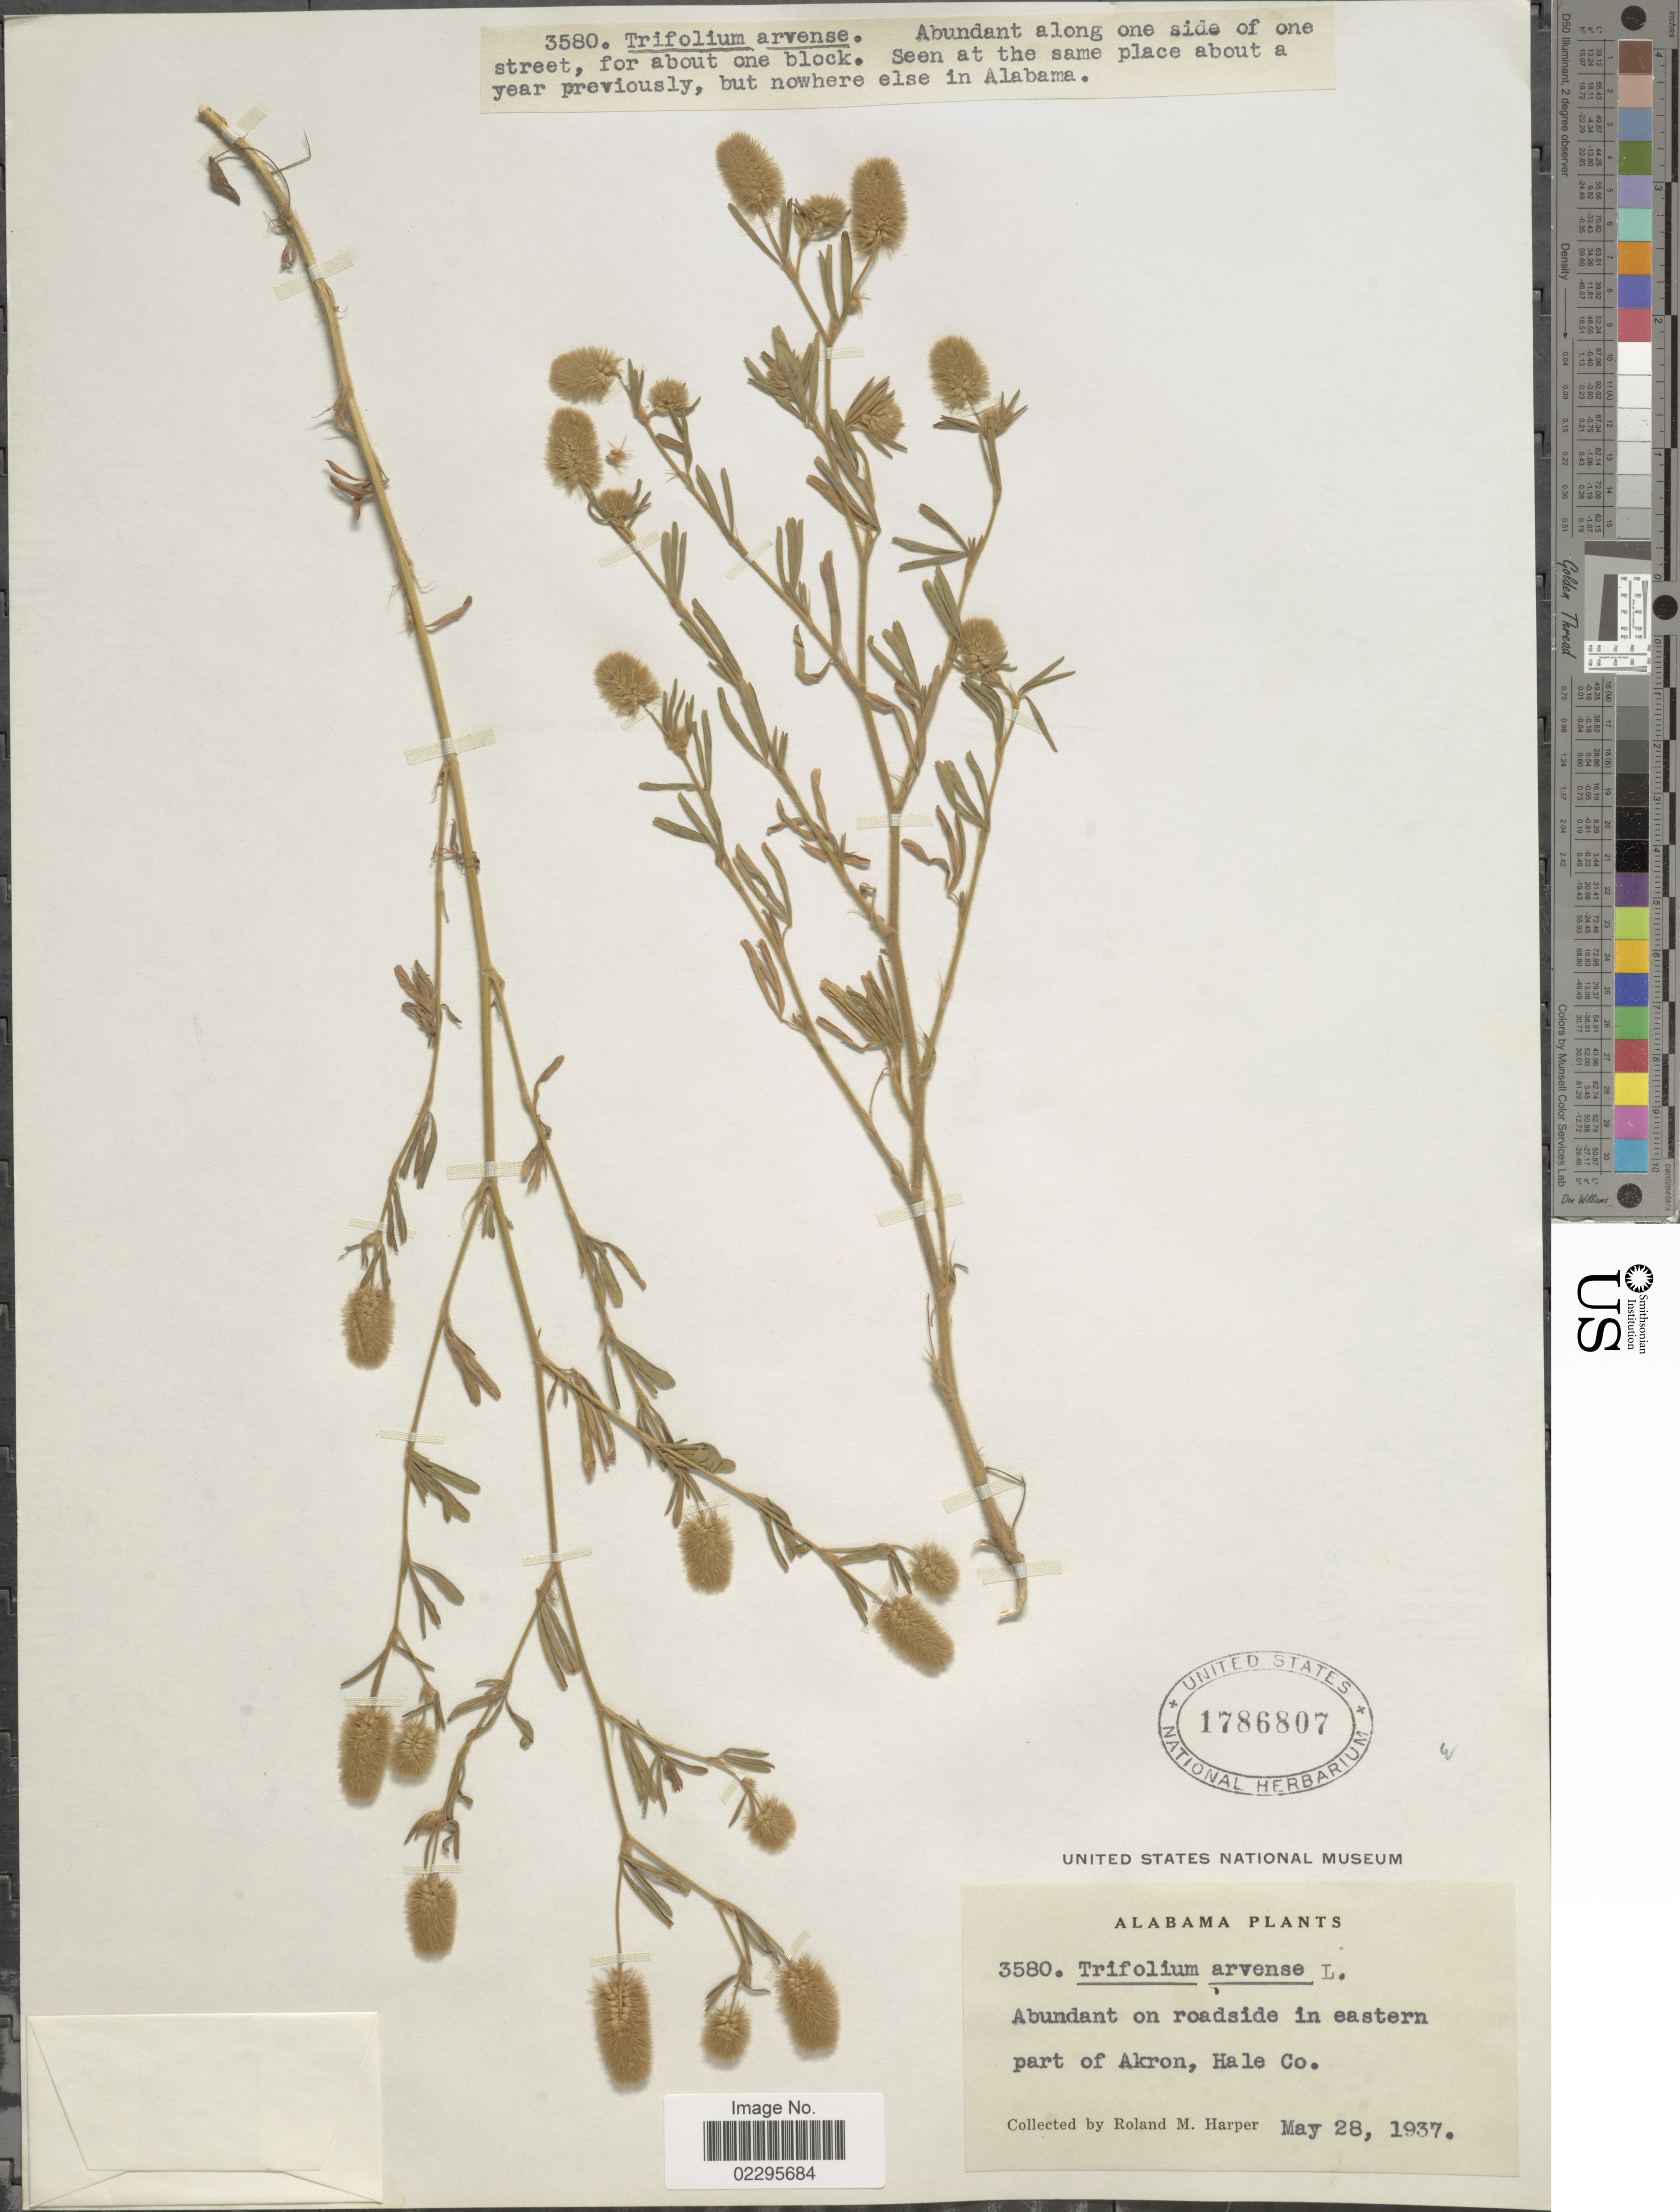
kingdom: Plantae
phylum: Tracheophyta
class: Magnoliopsida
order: Fabales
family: Fabaceae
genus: Trifolium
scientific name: Trifolium arvense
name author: L.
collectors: R. M. Harper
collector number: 3580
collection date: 1937-05-28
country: United States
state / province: Alabama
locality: Abundant on roadside in eastern part of Akron, Hale Co., abundant along one side of one street, for about one block, seen at the same place about a year previously, but nowhere else in Alabama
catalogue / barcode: US 1786807